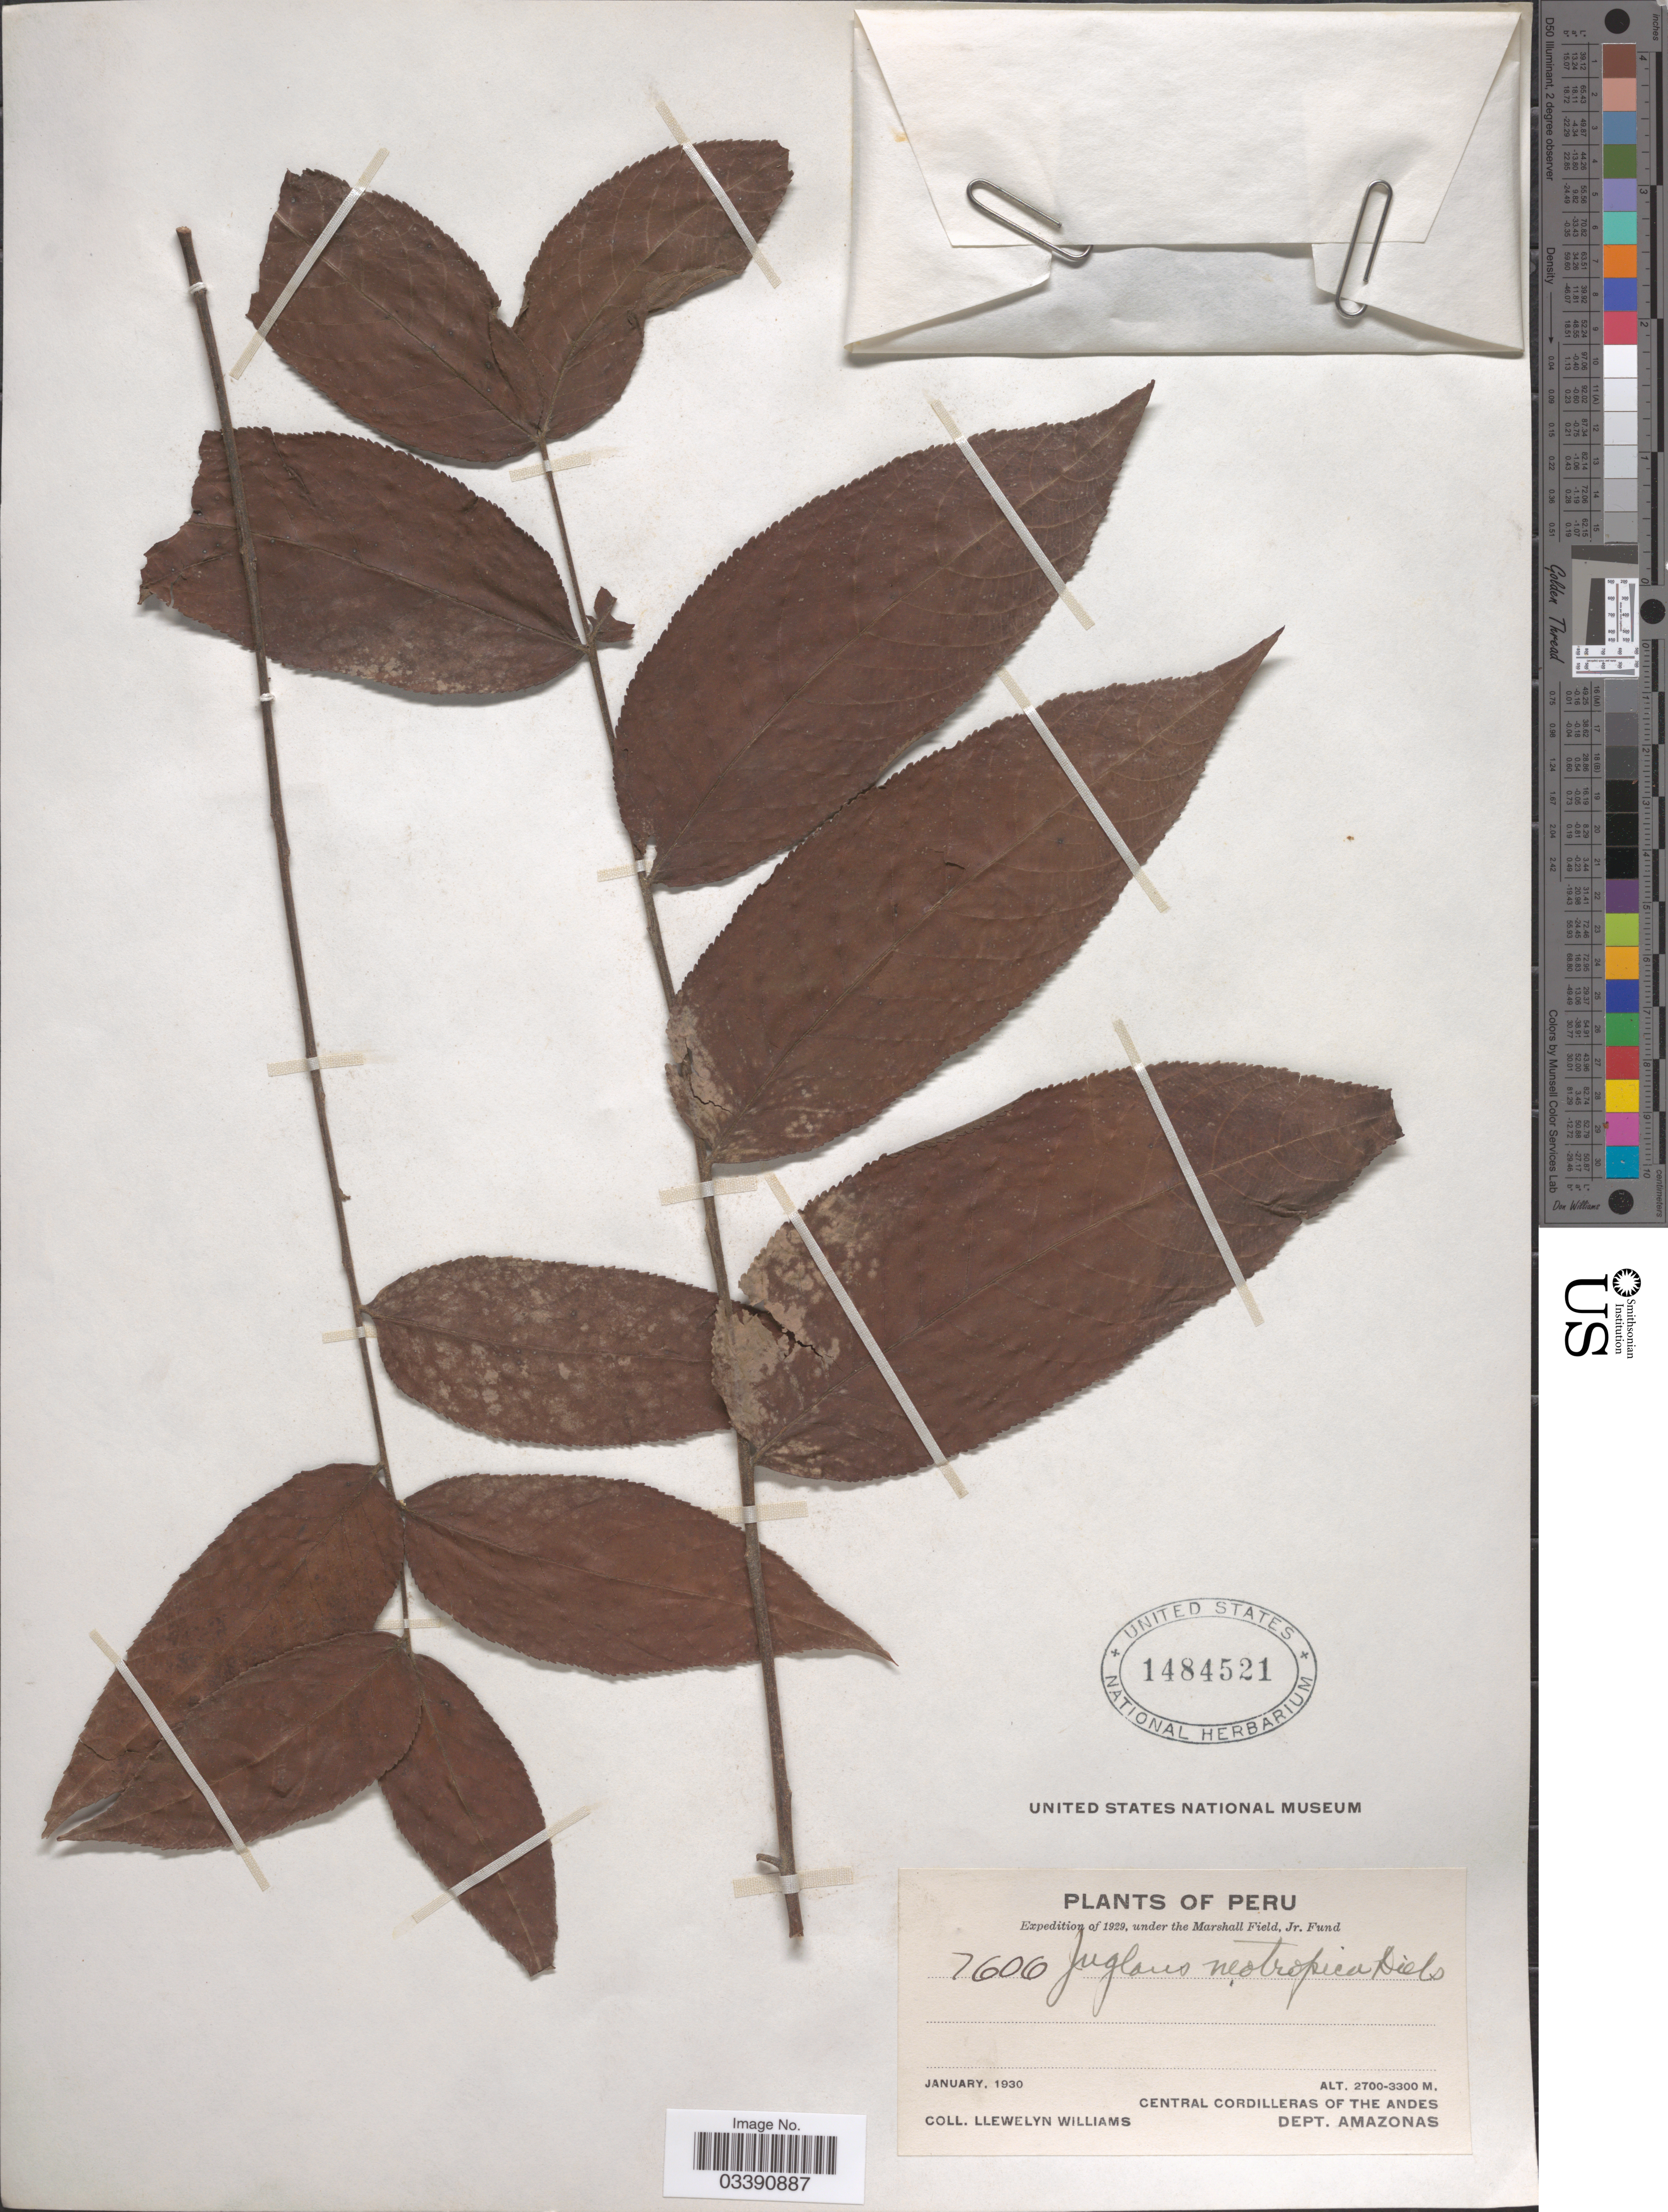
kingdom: Plantae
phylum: Tracheophyta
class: Magnoliopsida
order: Fagales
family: Juglandaceae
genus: Juglans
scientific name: Juglans neotropica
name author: Diels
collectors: Ll. Williams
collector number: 7606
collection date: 1930-01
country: Peru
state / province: Amazonas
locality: Central Cordilleras of the Andes, Dept. Amazonas.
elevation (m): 2700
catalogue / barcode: US 1484521